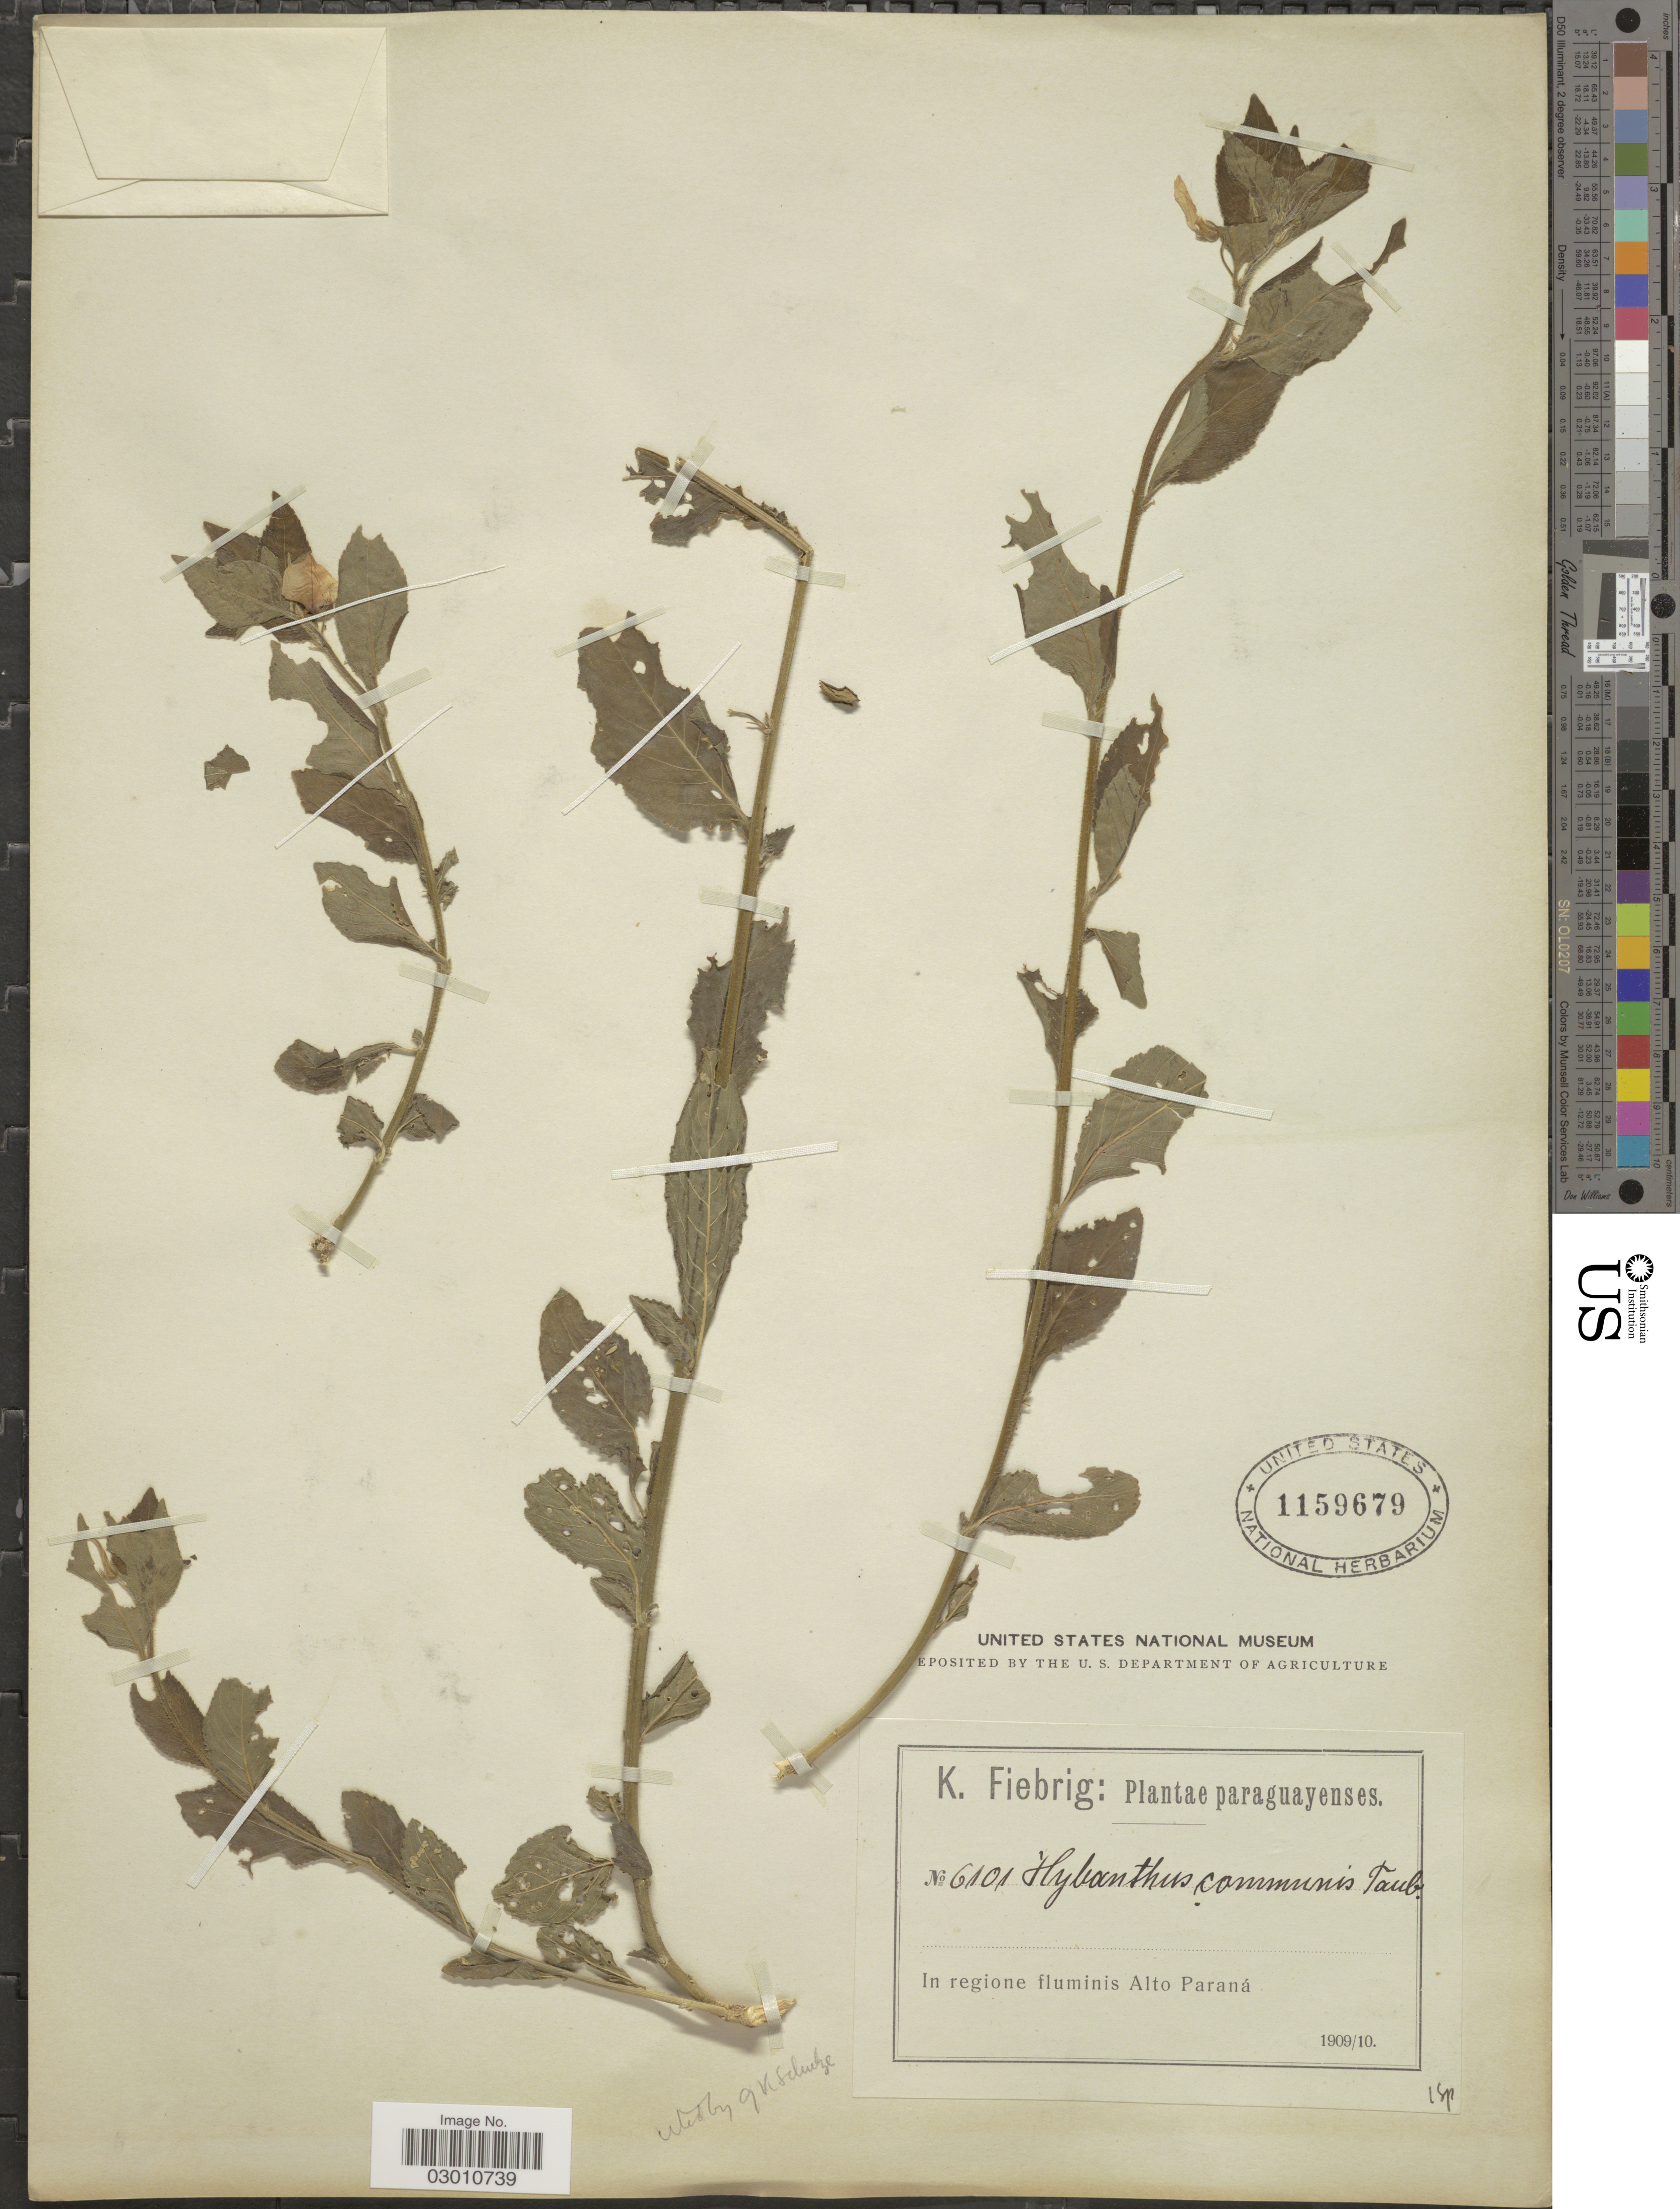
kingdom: Plantae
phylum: Tracheophyta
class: Magnoliopsida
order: Malpighiales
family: Violaceae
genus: Pombalia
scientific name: Pombalia communis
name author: (A. St.-Hil.) Paula-Souza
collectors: K. Fiebrig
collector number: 6101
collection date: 1909/1910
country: Paraguay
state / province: Alto Parana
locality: In regione fluminis Alto Parana.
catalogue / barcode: US 1159679